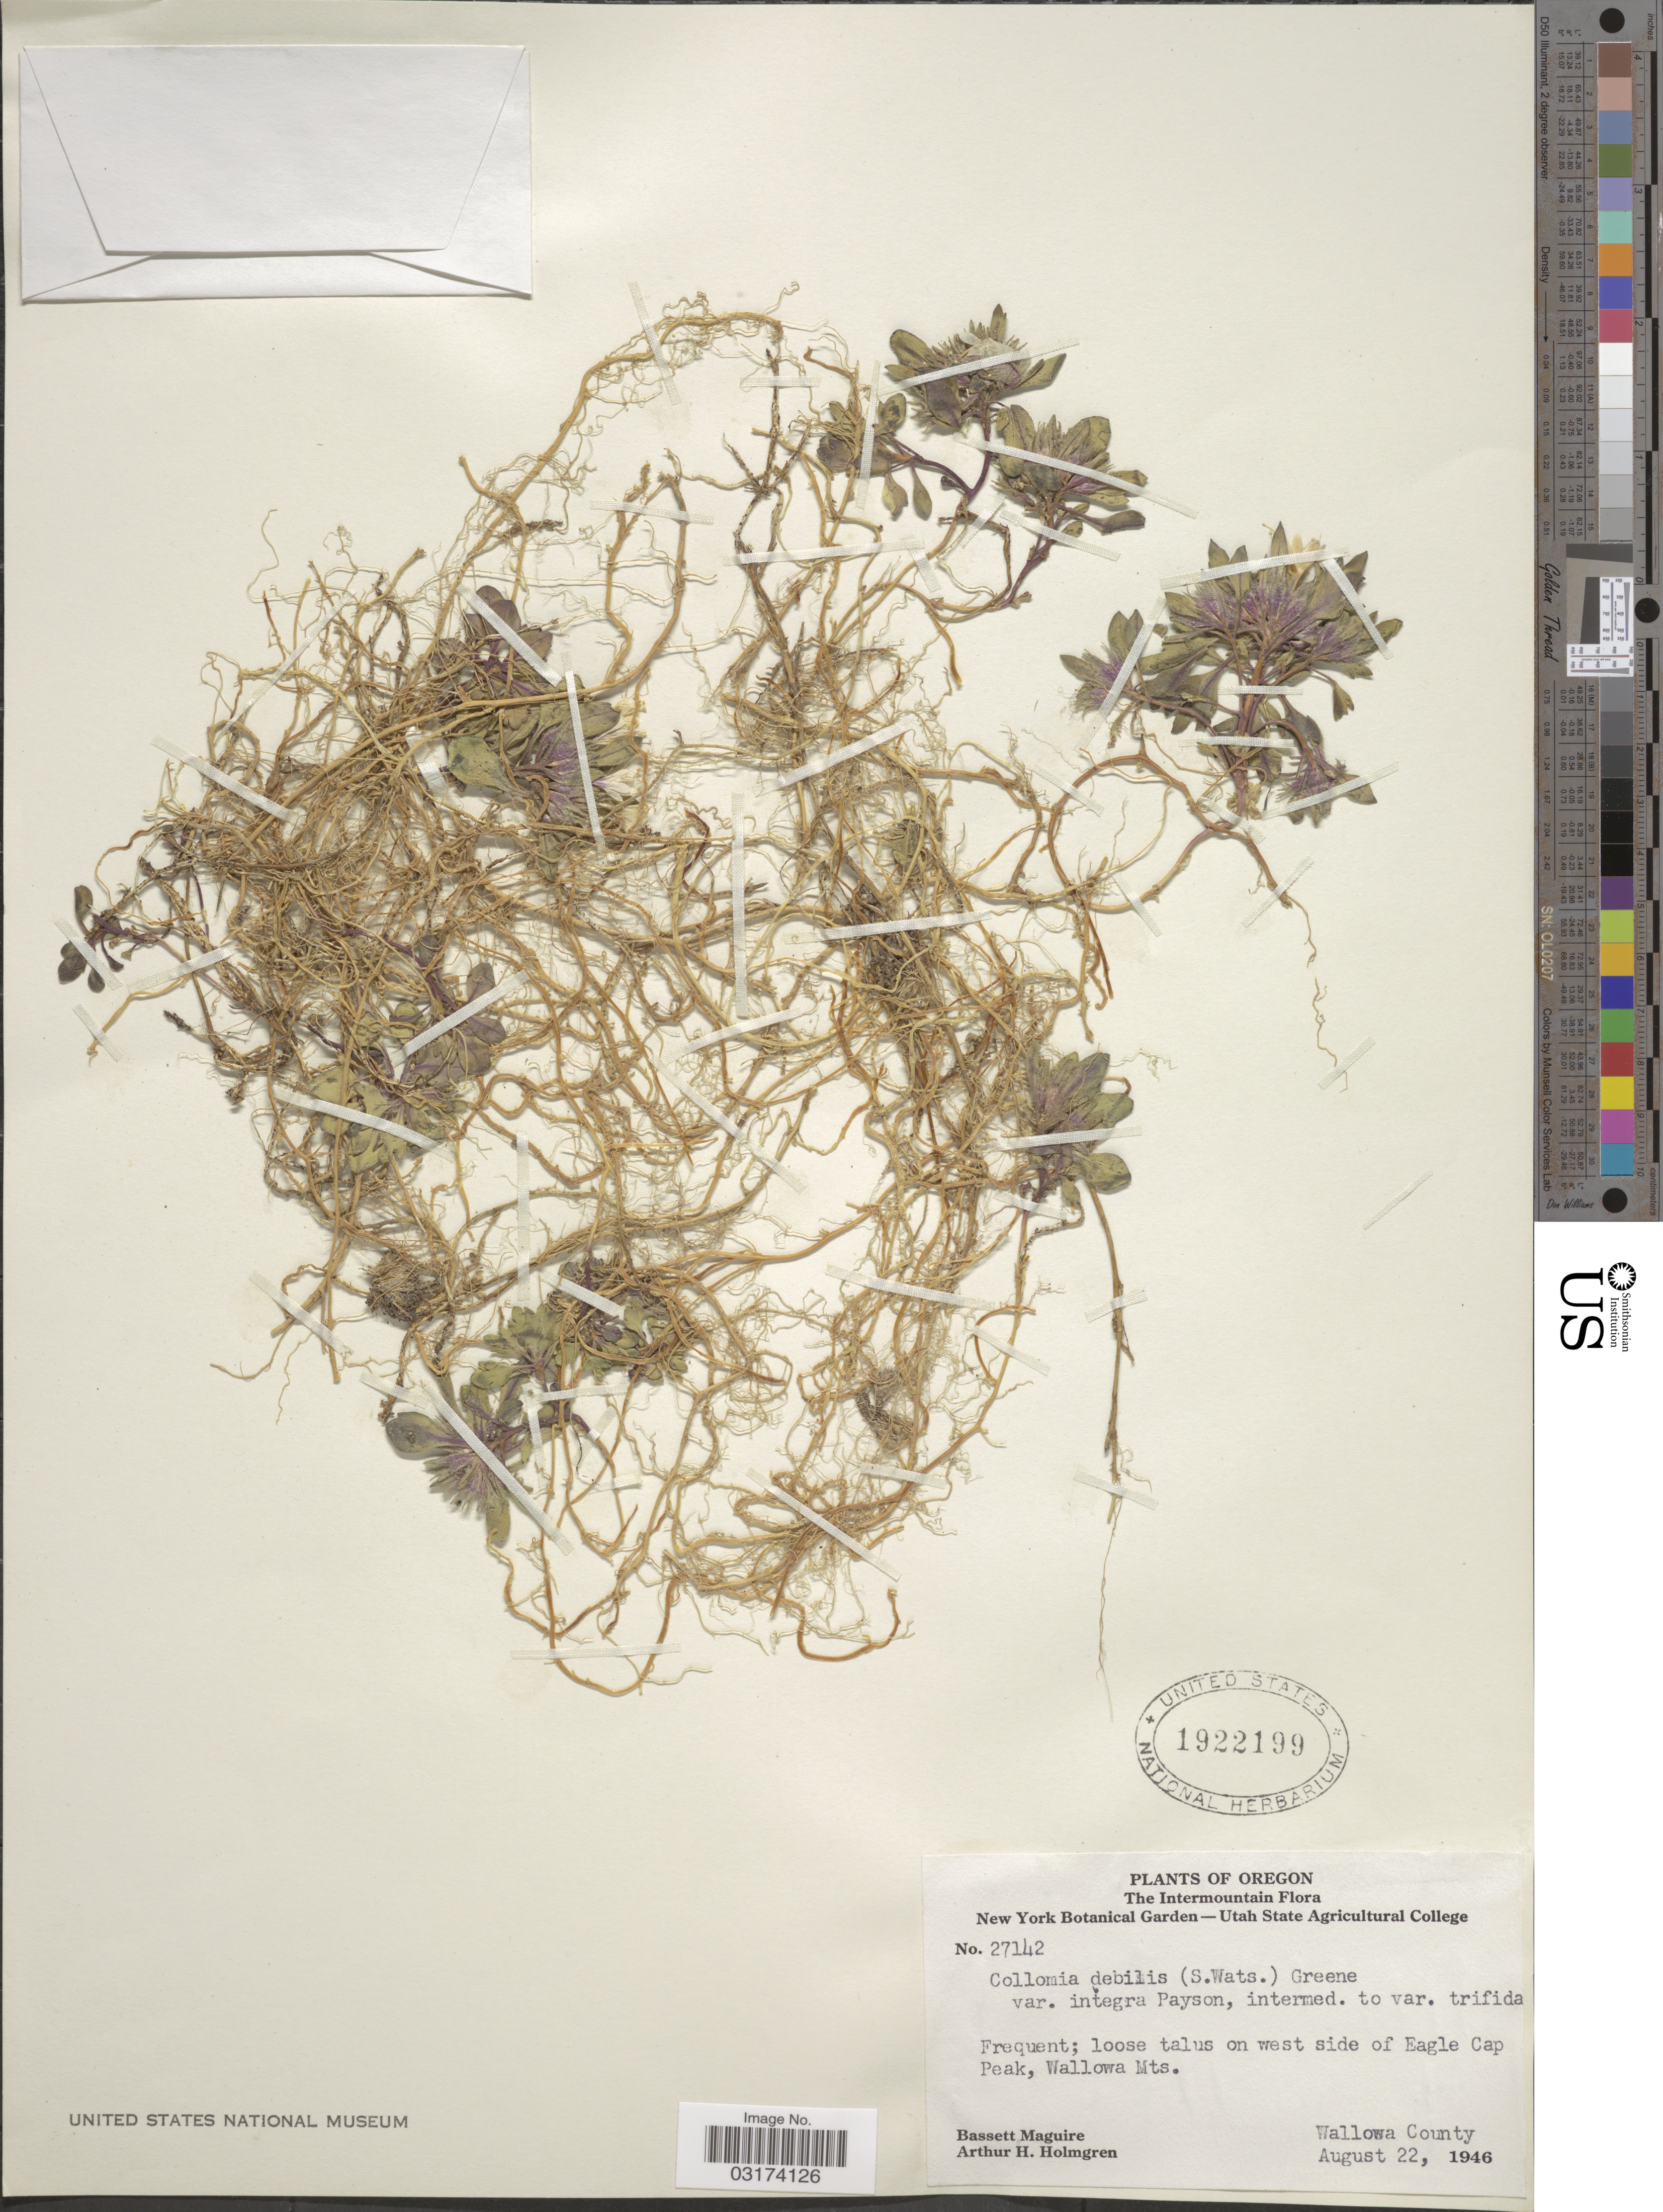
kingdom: Plantae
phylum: Tracheophyta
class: Magnoliopsida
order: Ericales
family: Polemoniaceae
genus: Collomia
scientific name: Collomia debilis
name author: (S. Watson) Greene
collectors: B. Maguire & A. H. Holmgren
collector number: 27142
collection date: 1946-08-22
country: United States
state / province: Oregon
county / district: Wallowa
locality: The Intermountain. Frequent; loose talus on west side of Eagle Cap Peak, Wallowa Mts. Wallowa County.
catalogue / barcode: US 1922199